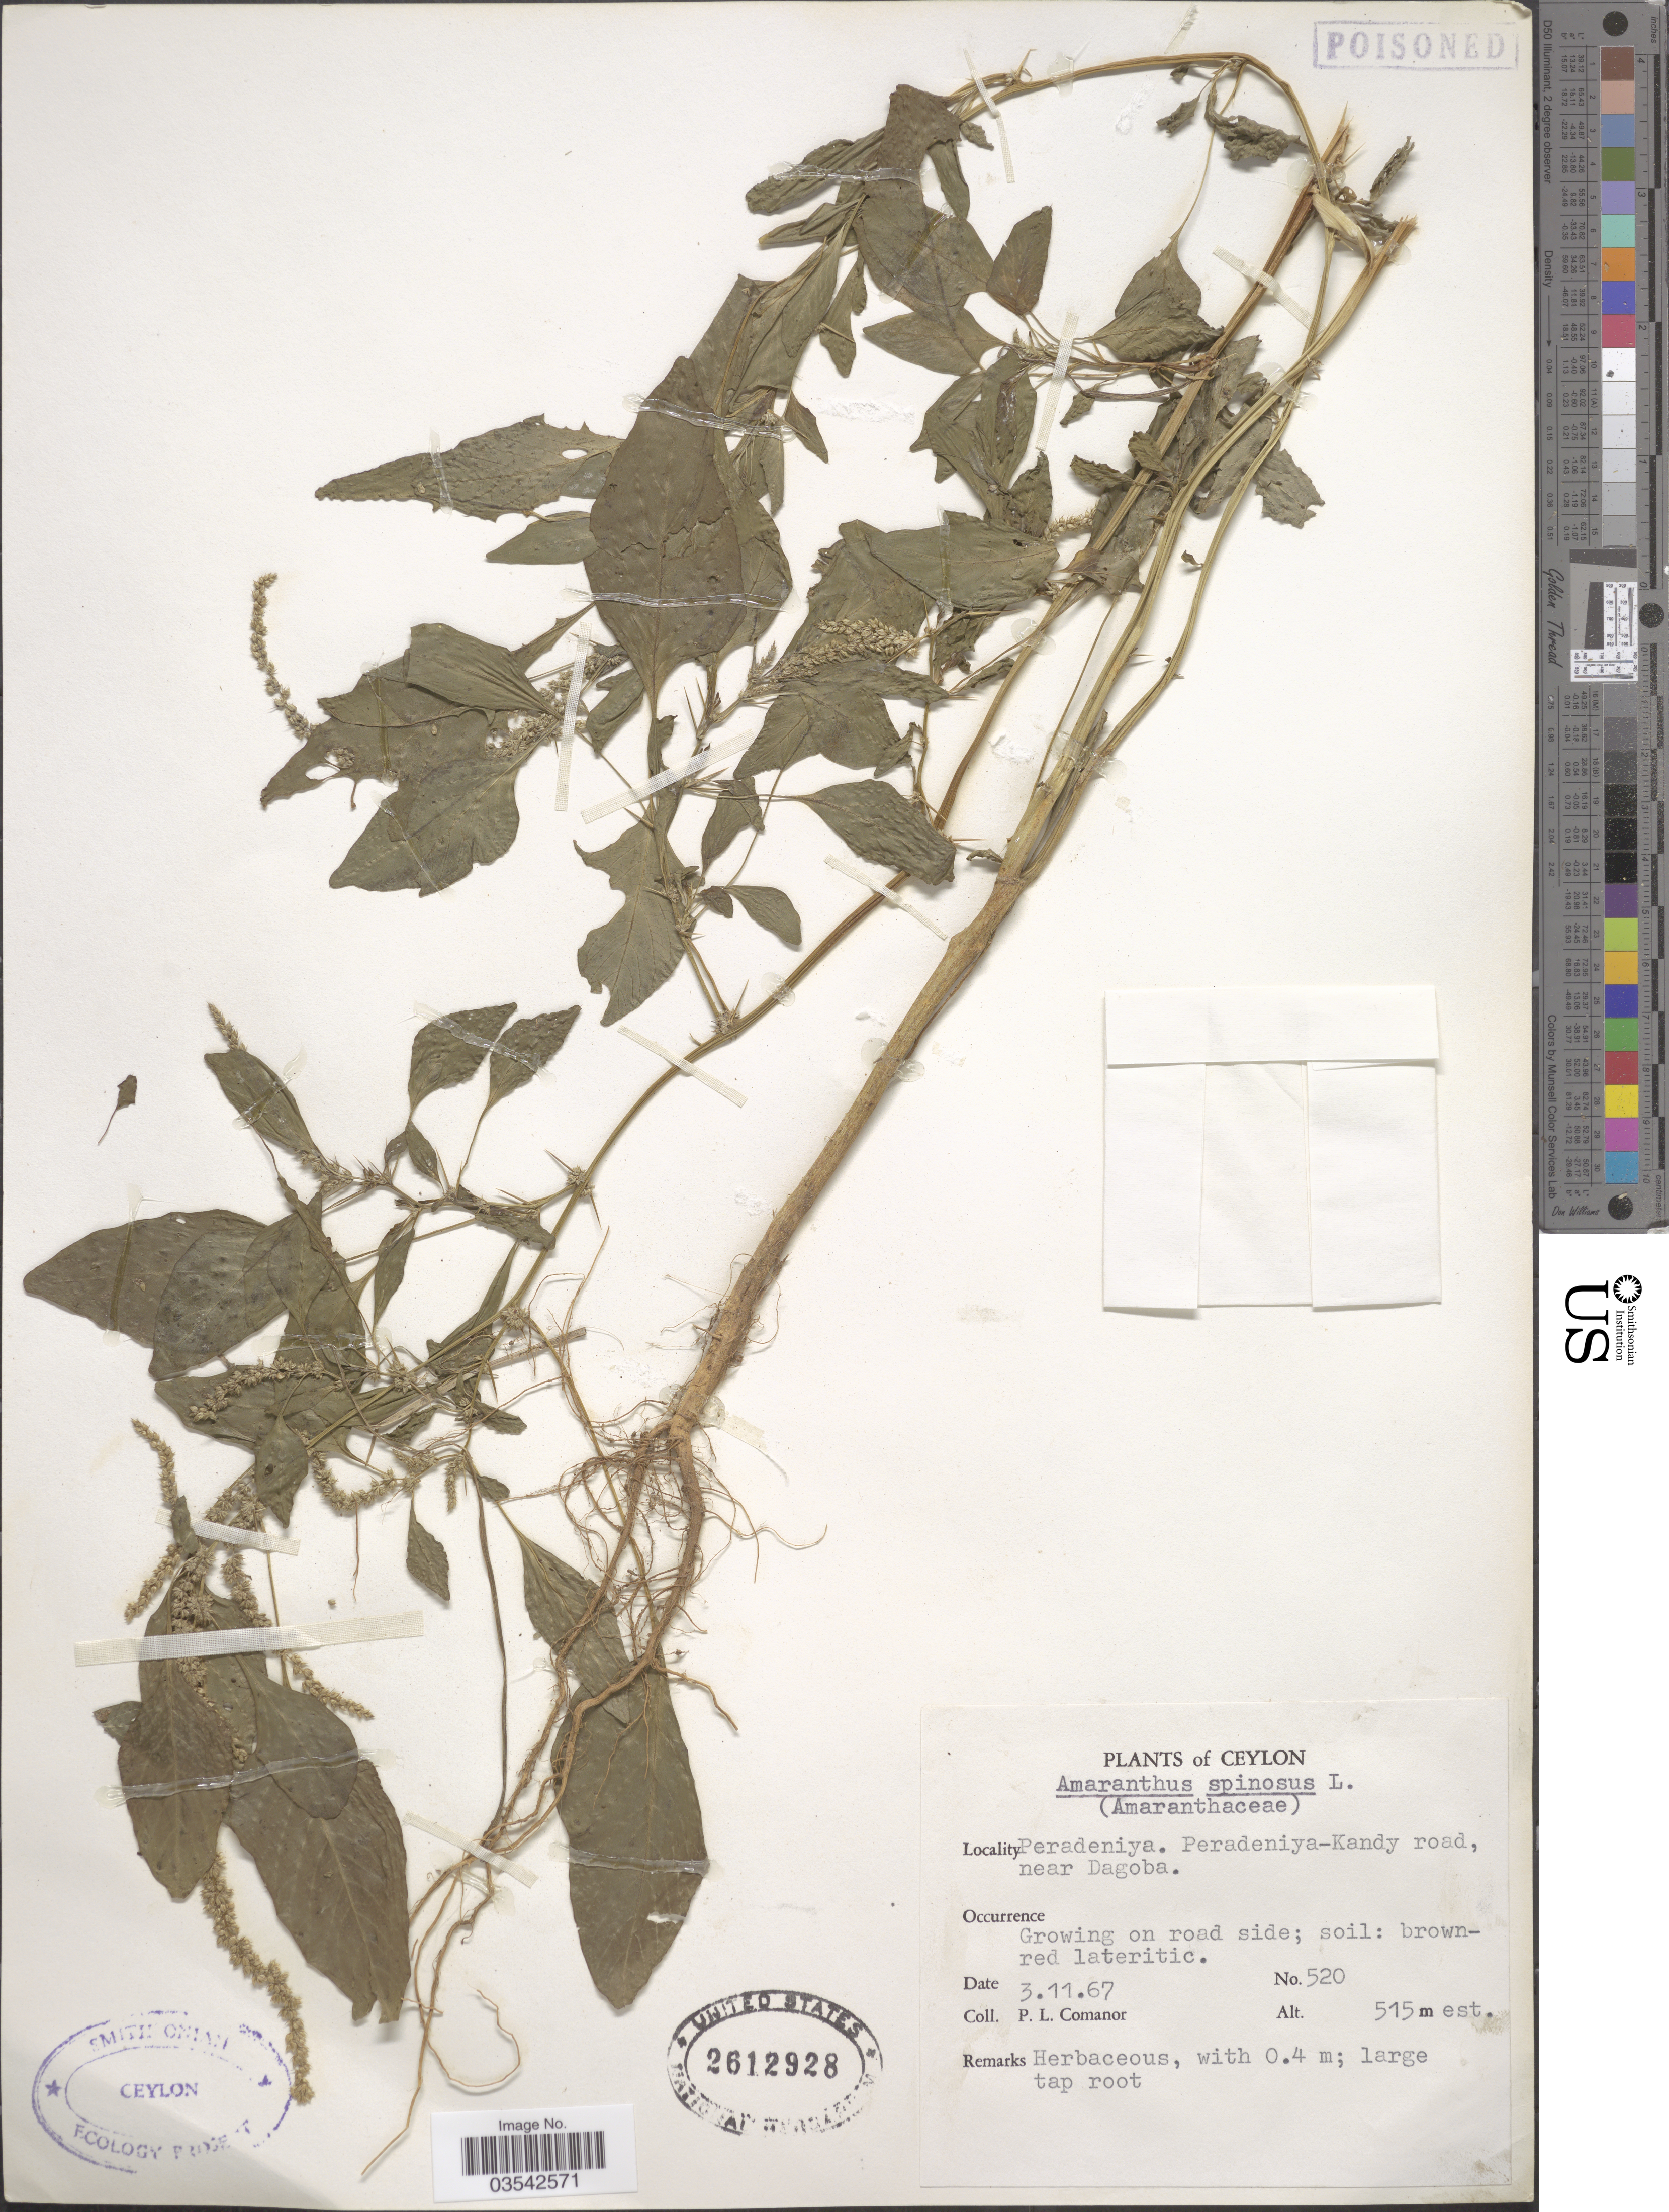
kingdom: Plantae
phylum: Tracheophyta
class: Magnoliopsida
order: Caryophyllales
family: Amaranthaceae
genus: Amaranthus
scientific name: Amaranthus spinosus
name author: L.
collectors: P. Comanor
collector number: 520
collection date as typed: Transcribed d/m/y: 3/11/67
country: Sri Lanka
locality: Ceylon. Peradeniya. Peradeniya-Kandy road, near Dagoba.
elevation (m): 515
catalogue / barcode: US 2612928